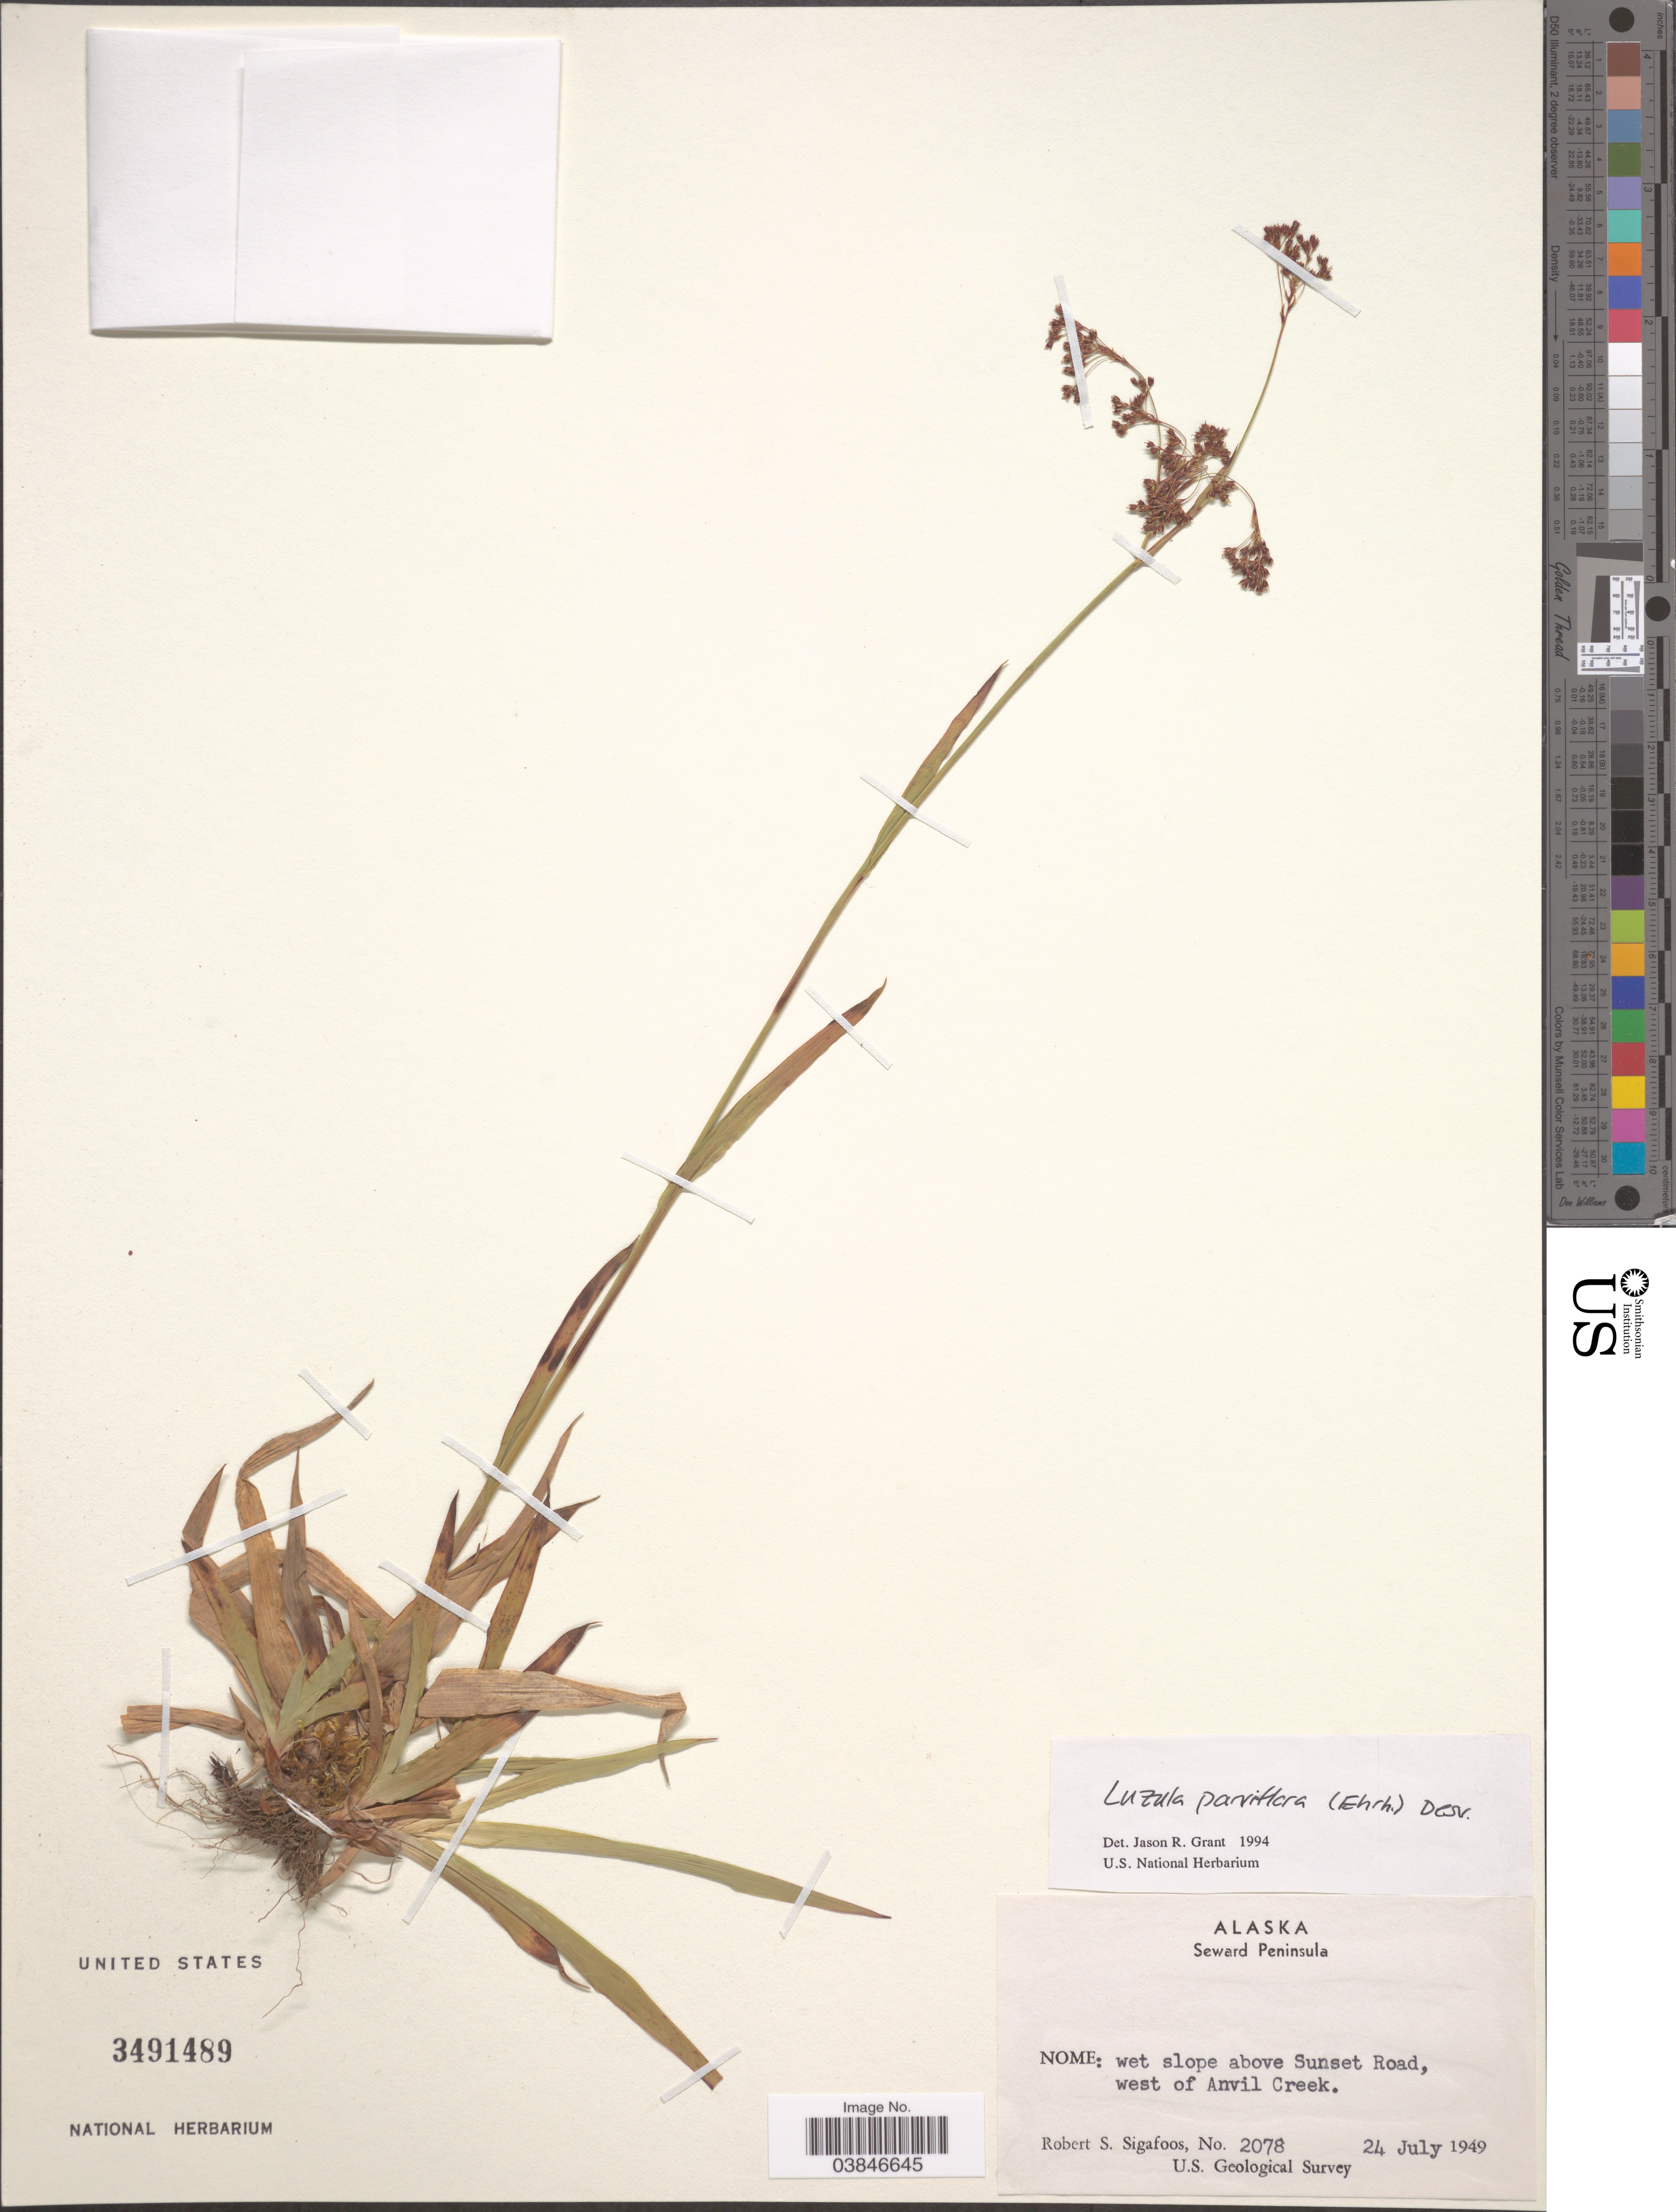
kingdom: Plantae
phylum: Tracheophyta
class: Liliopsida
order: Poales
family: Juncaceae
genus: Luzula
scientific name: Luzula parviflora subsp. parviflora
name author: (Ehrh.) Desv.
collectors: R. Sigafoos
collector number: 2078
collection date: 1949-07-24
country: United States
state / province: Alaska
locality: Seward Peninsula. Nome: above Sunset Road, west of Anvil Creek.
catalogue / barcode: US 3491489